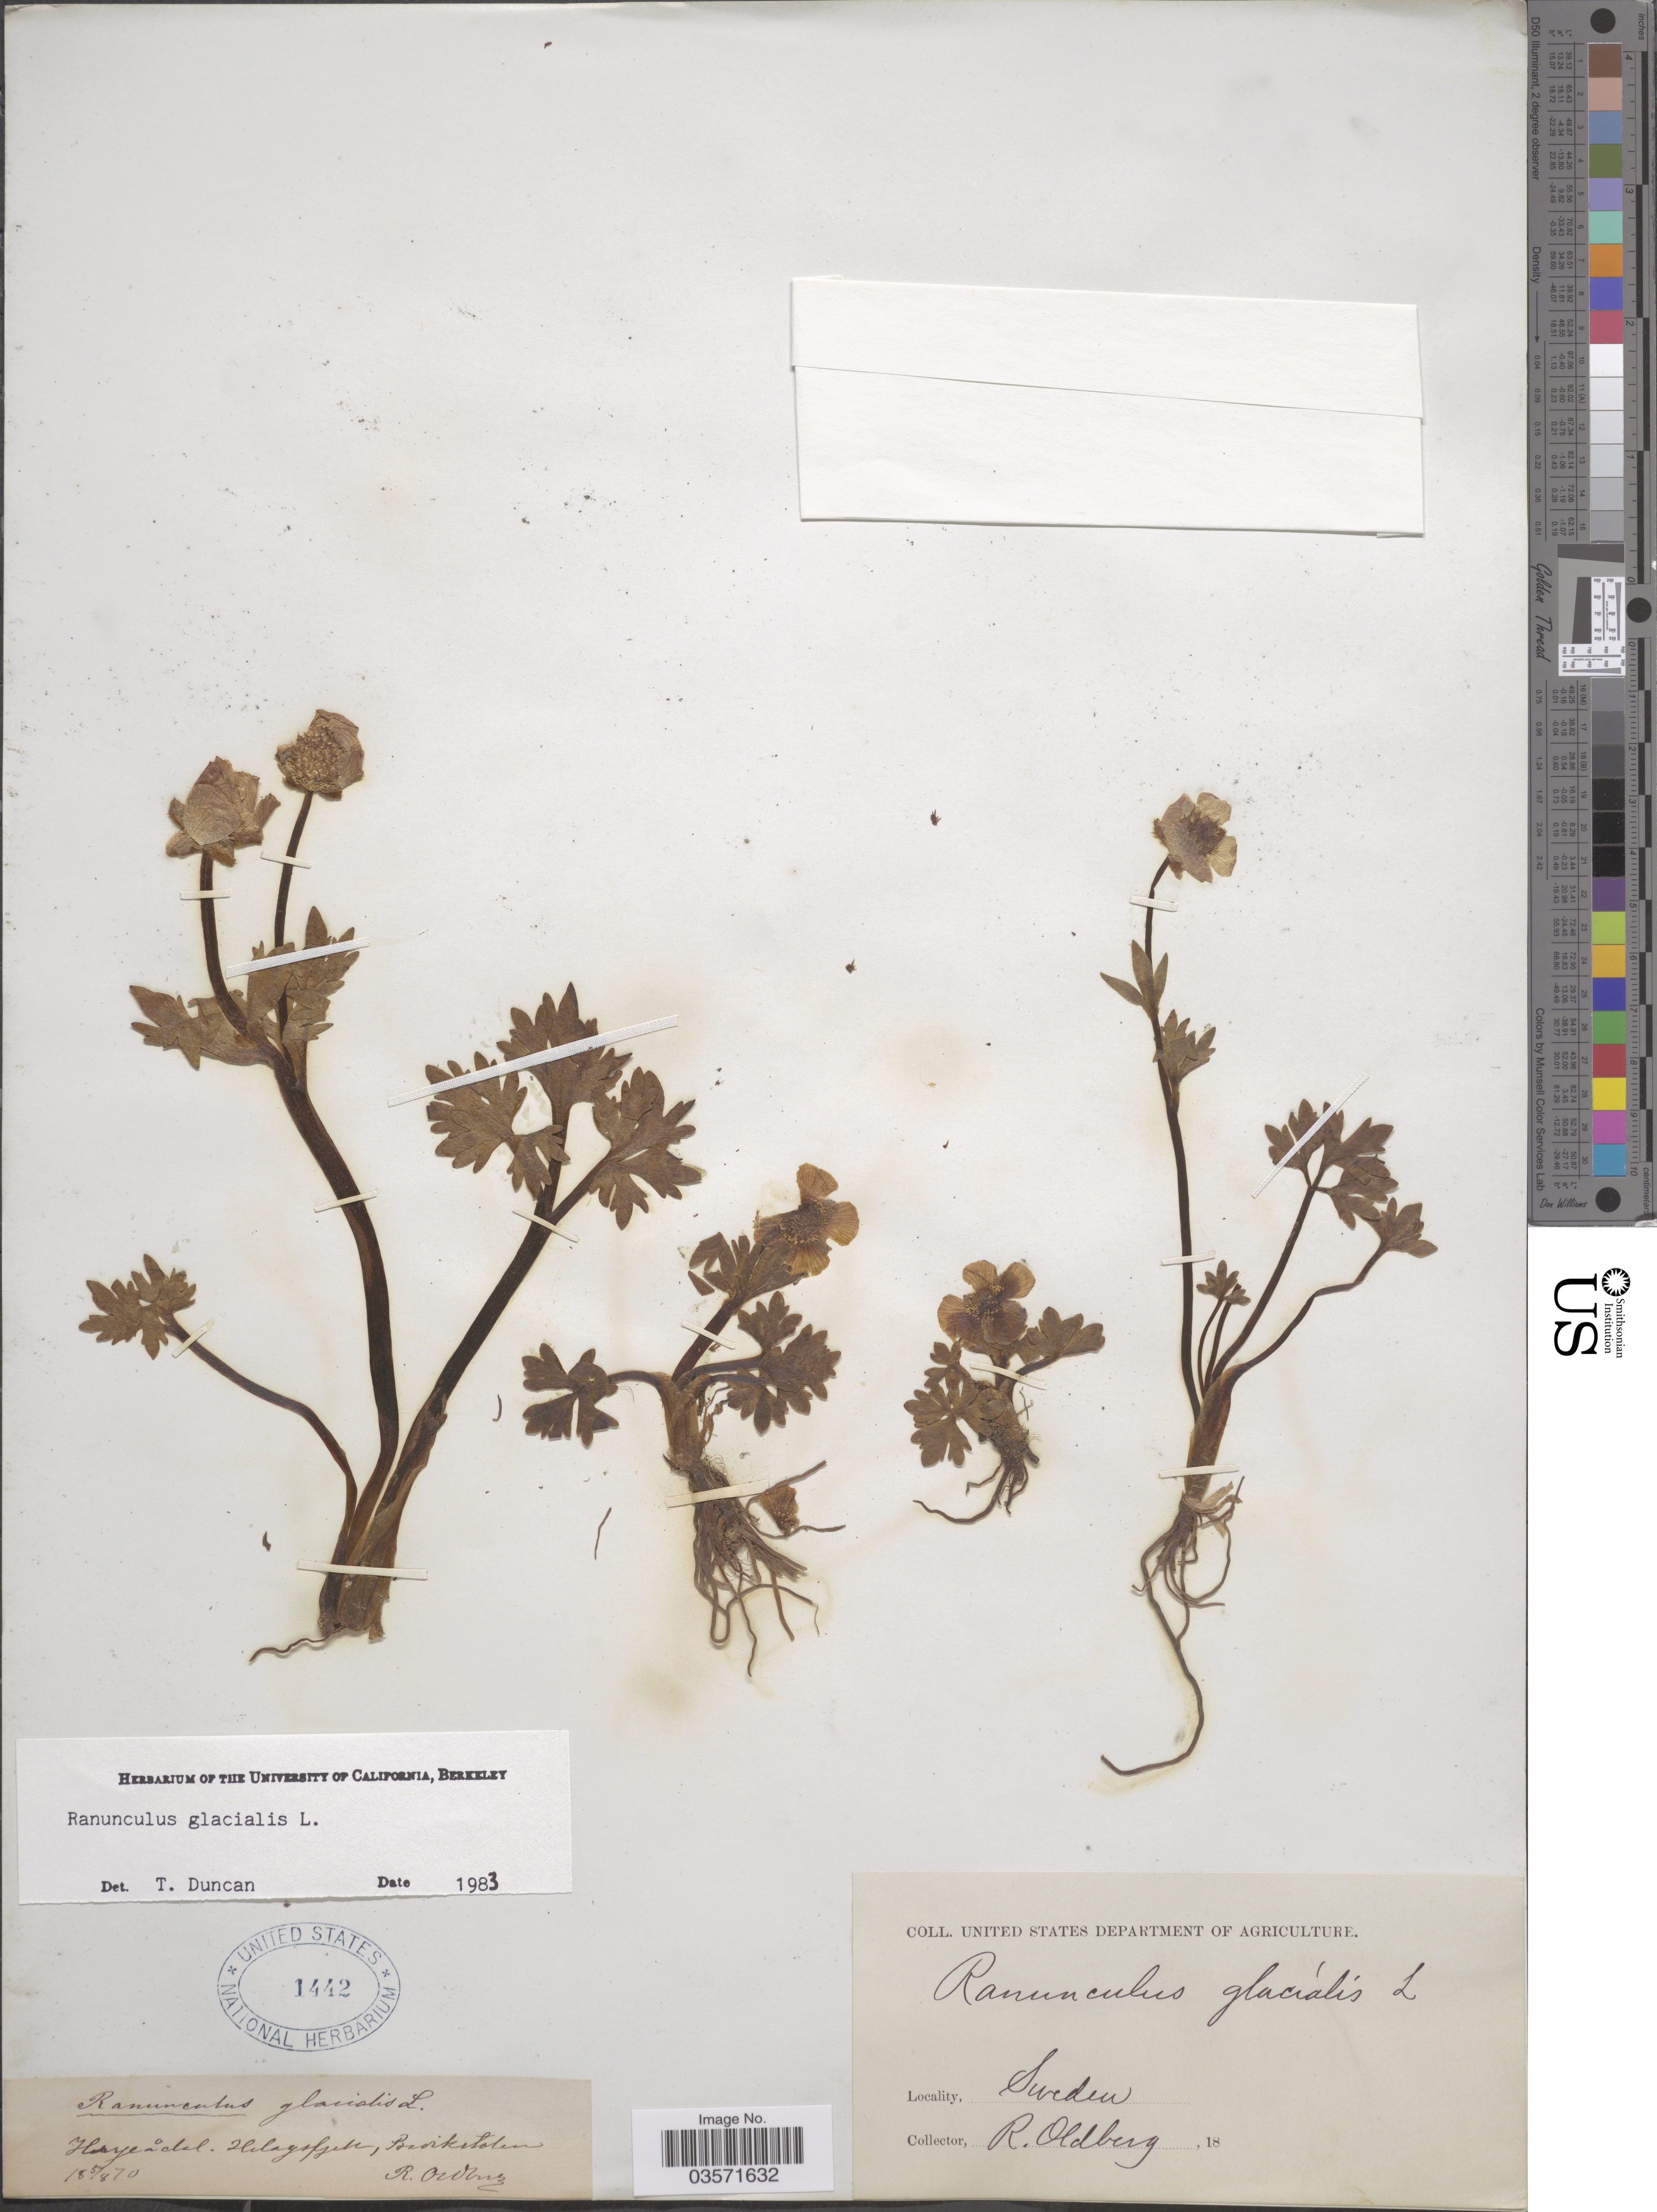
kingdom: Plantae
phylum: Tracheophyta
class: Magnoliopsida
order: Ranunculales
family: Ranunculaceae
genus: Ranunculus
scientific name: Ranunculus glacialis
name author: L.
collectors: R. Oldberg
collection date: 1870-08-05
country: Sweden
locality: Harjeådal. Helagsfjett [sic], Broikstolen [interpreted].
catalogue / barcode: US 1442